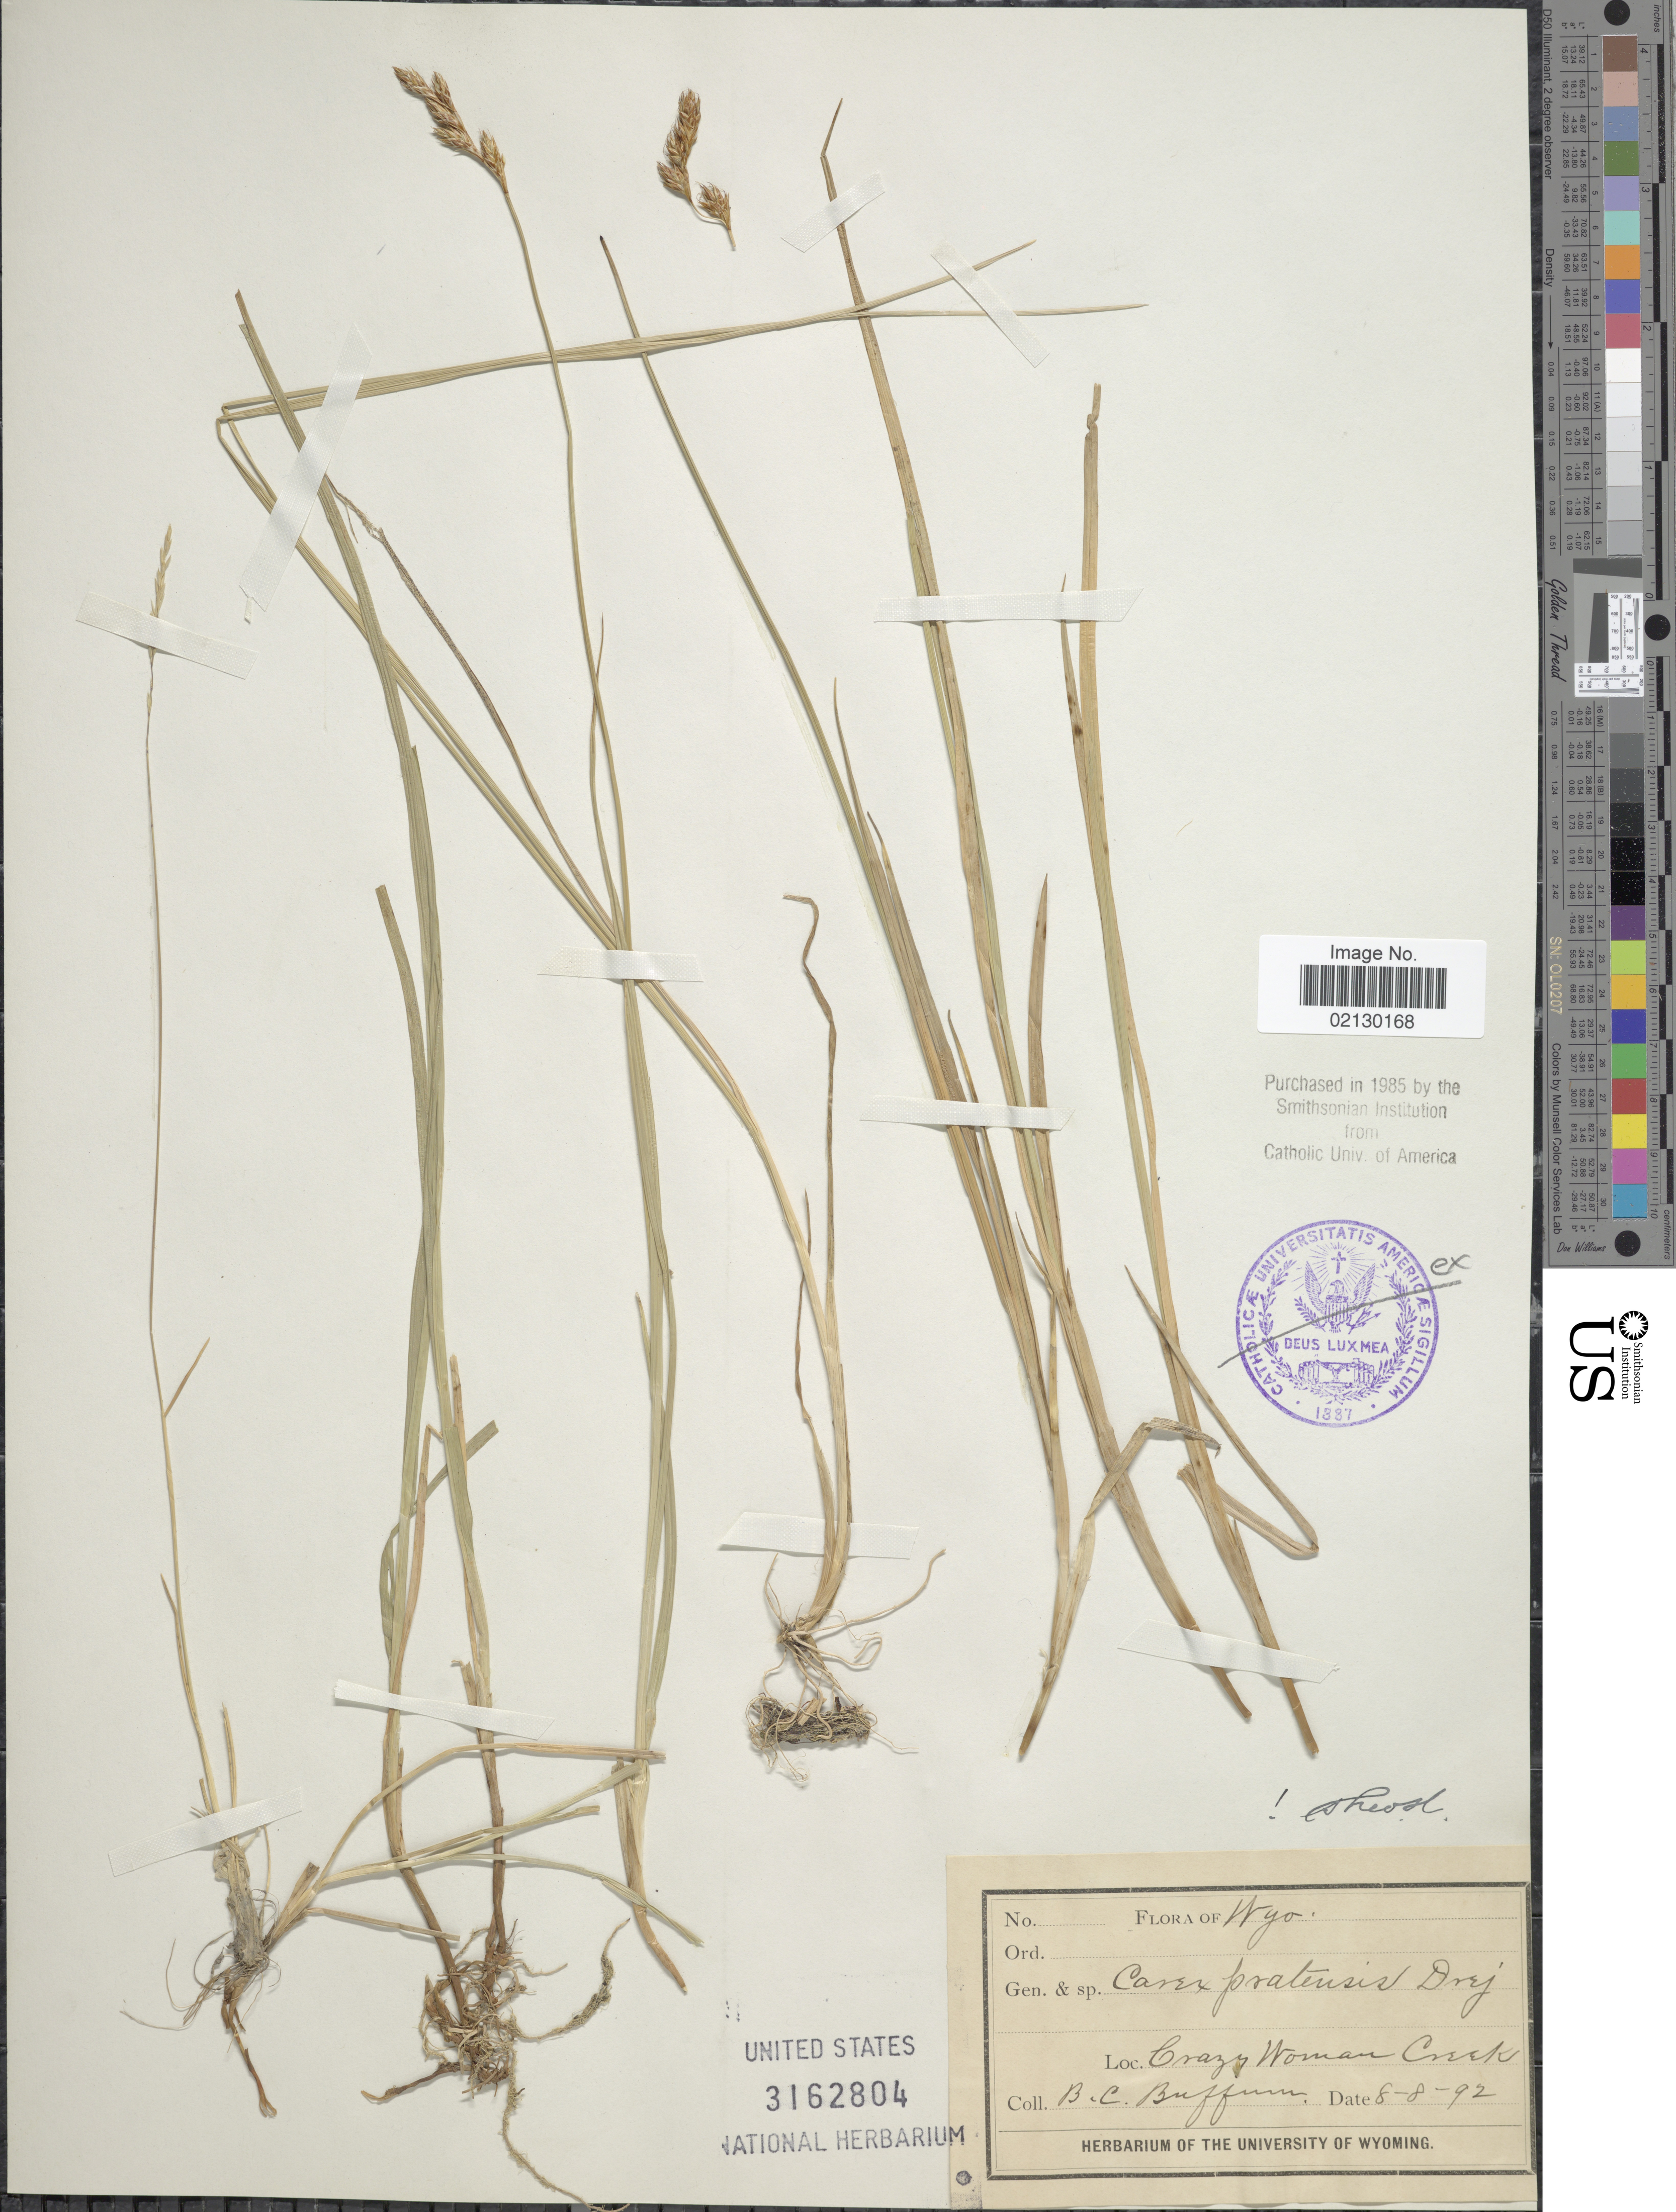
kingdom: Plantae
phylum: Tracheophyta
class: Liliopsida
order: Poales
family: Cyperaceae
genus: Carex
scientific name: Carex praticola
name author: Rydb.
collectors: B. Buffum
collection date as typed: Transcribed d/m/y: 8/8/92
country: United States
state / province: Wyoming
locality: Crazy Woman Creek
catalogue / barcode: US 3162804